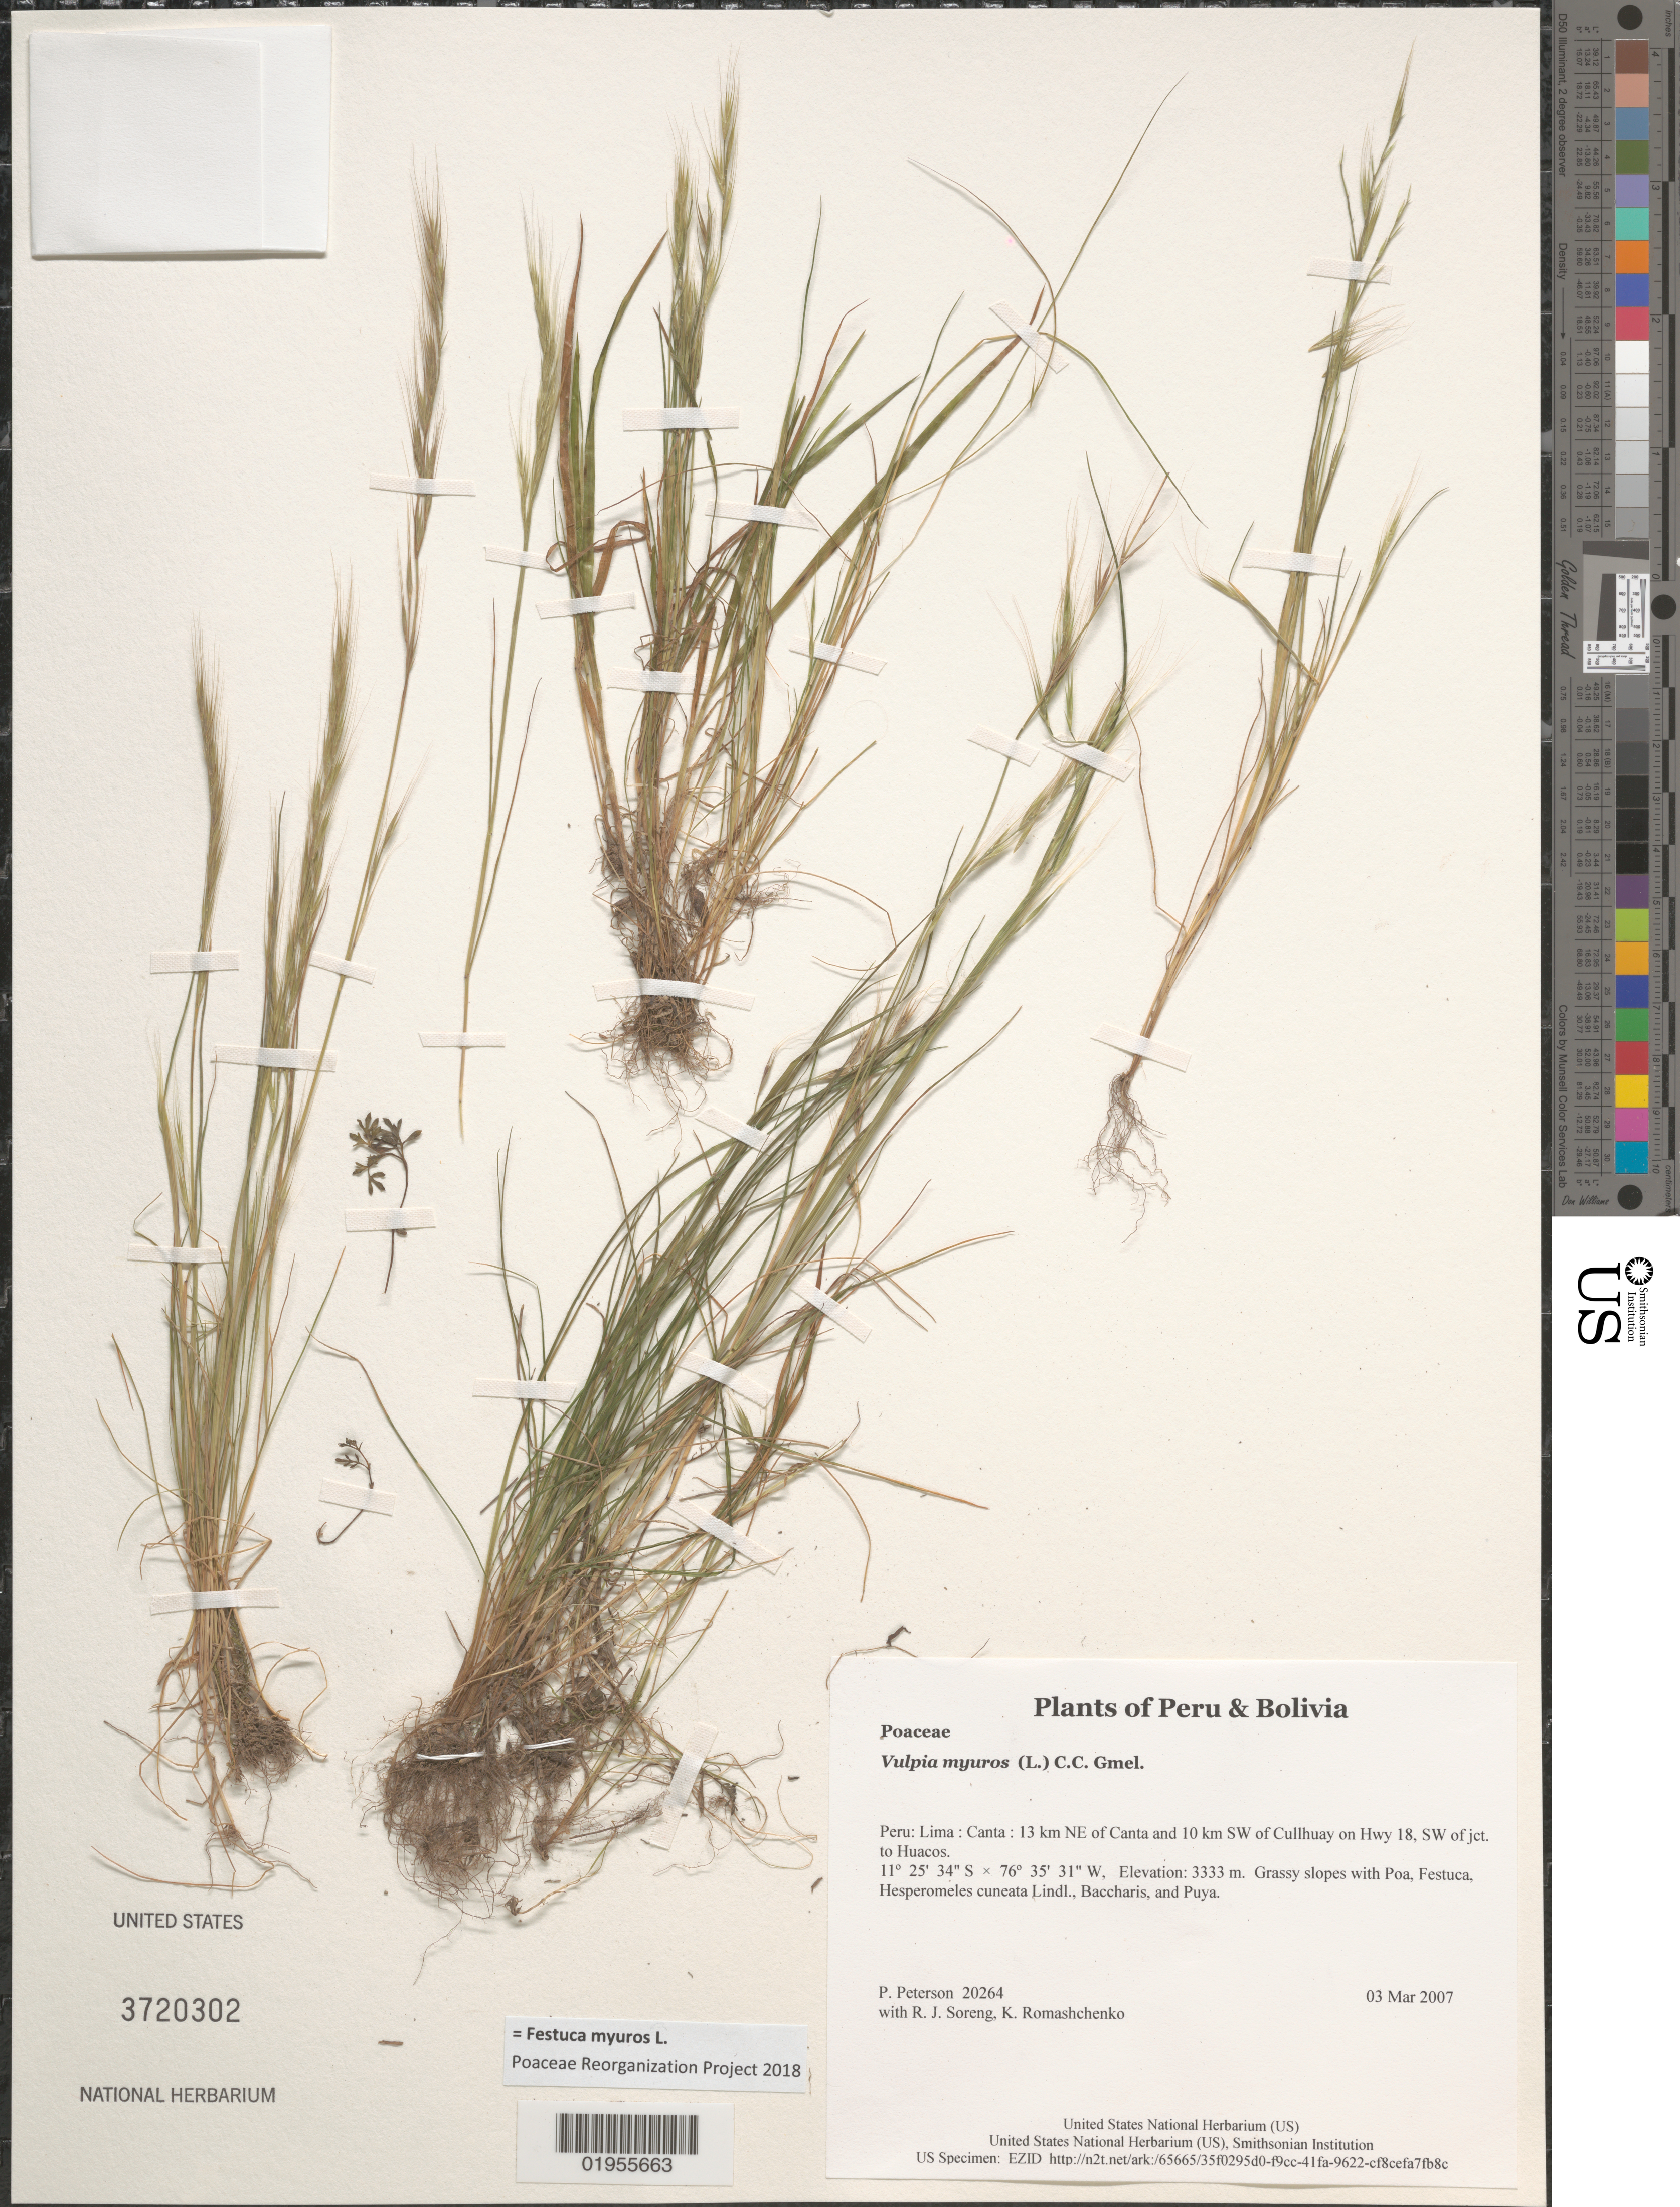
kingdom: Plantae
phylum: Tracheophyta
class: Liliopsida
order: Poales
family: Poaceae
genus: Festuca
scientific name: Festuca myuros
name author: L.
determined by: Poaceae Reorganization Project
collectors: P. M. Peterson, R. J. Soreng & K. Romashchenko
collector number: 20264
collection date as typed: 03 Mar 2007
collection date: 2007-03-03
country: Peru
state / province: Lima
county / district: Canta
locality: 13 km NE of Canta and 10 km SW of Cullhuay on Hwy 18, SW of jct. to Huacos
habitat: Grassy slopes with Poa, Festuca, Hesperomeles cuneata Lindl., Baccharis, and Puya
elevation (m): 3333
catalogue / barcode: US 3720302